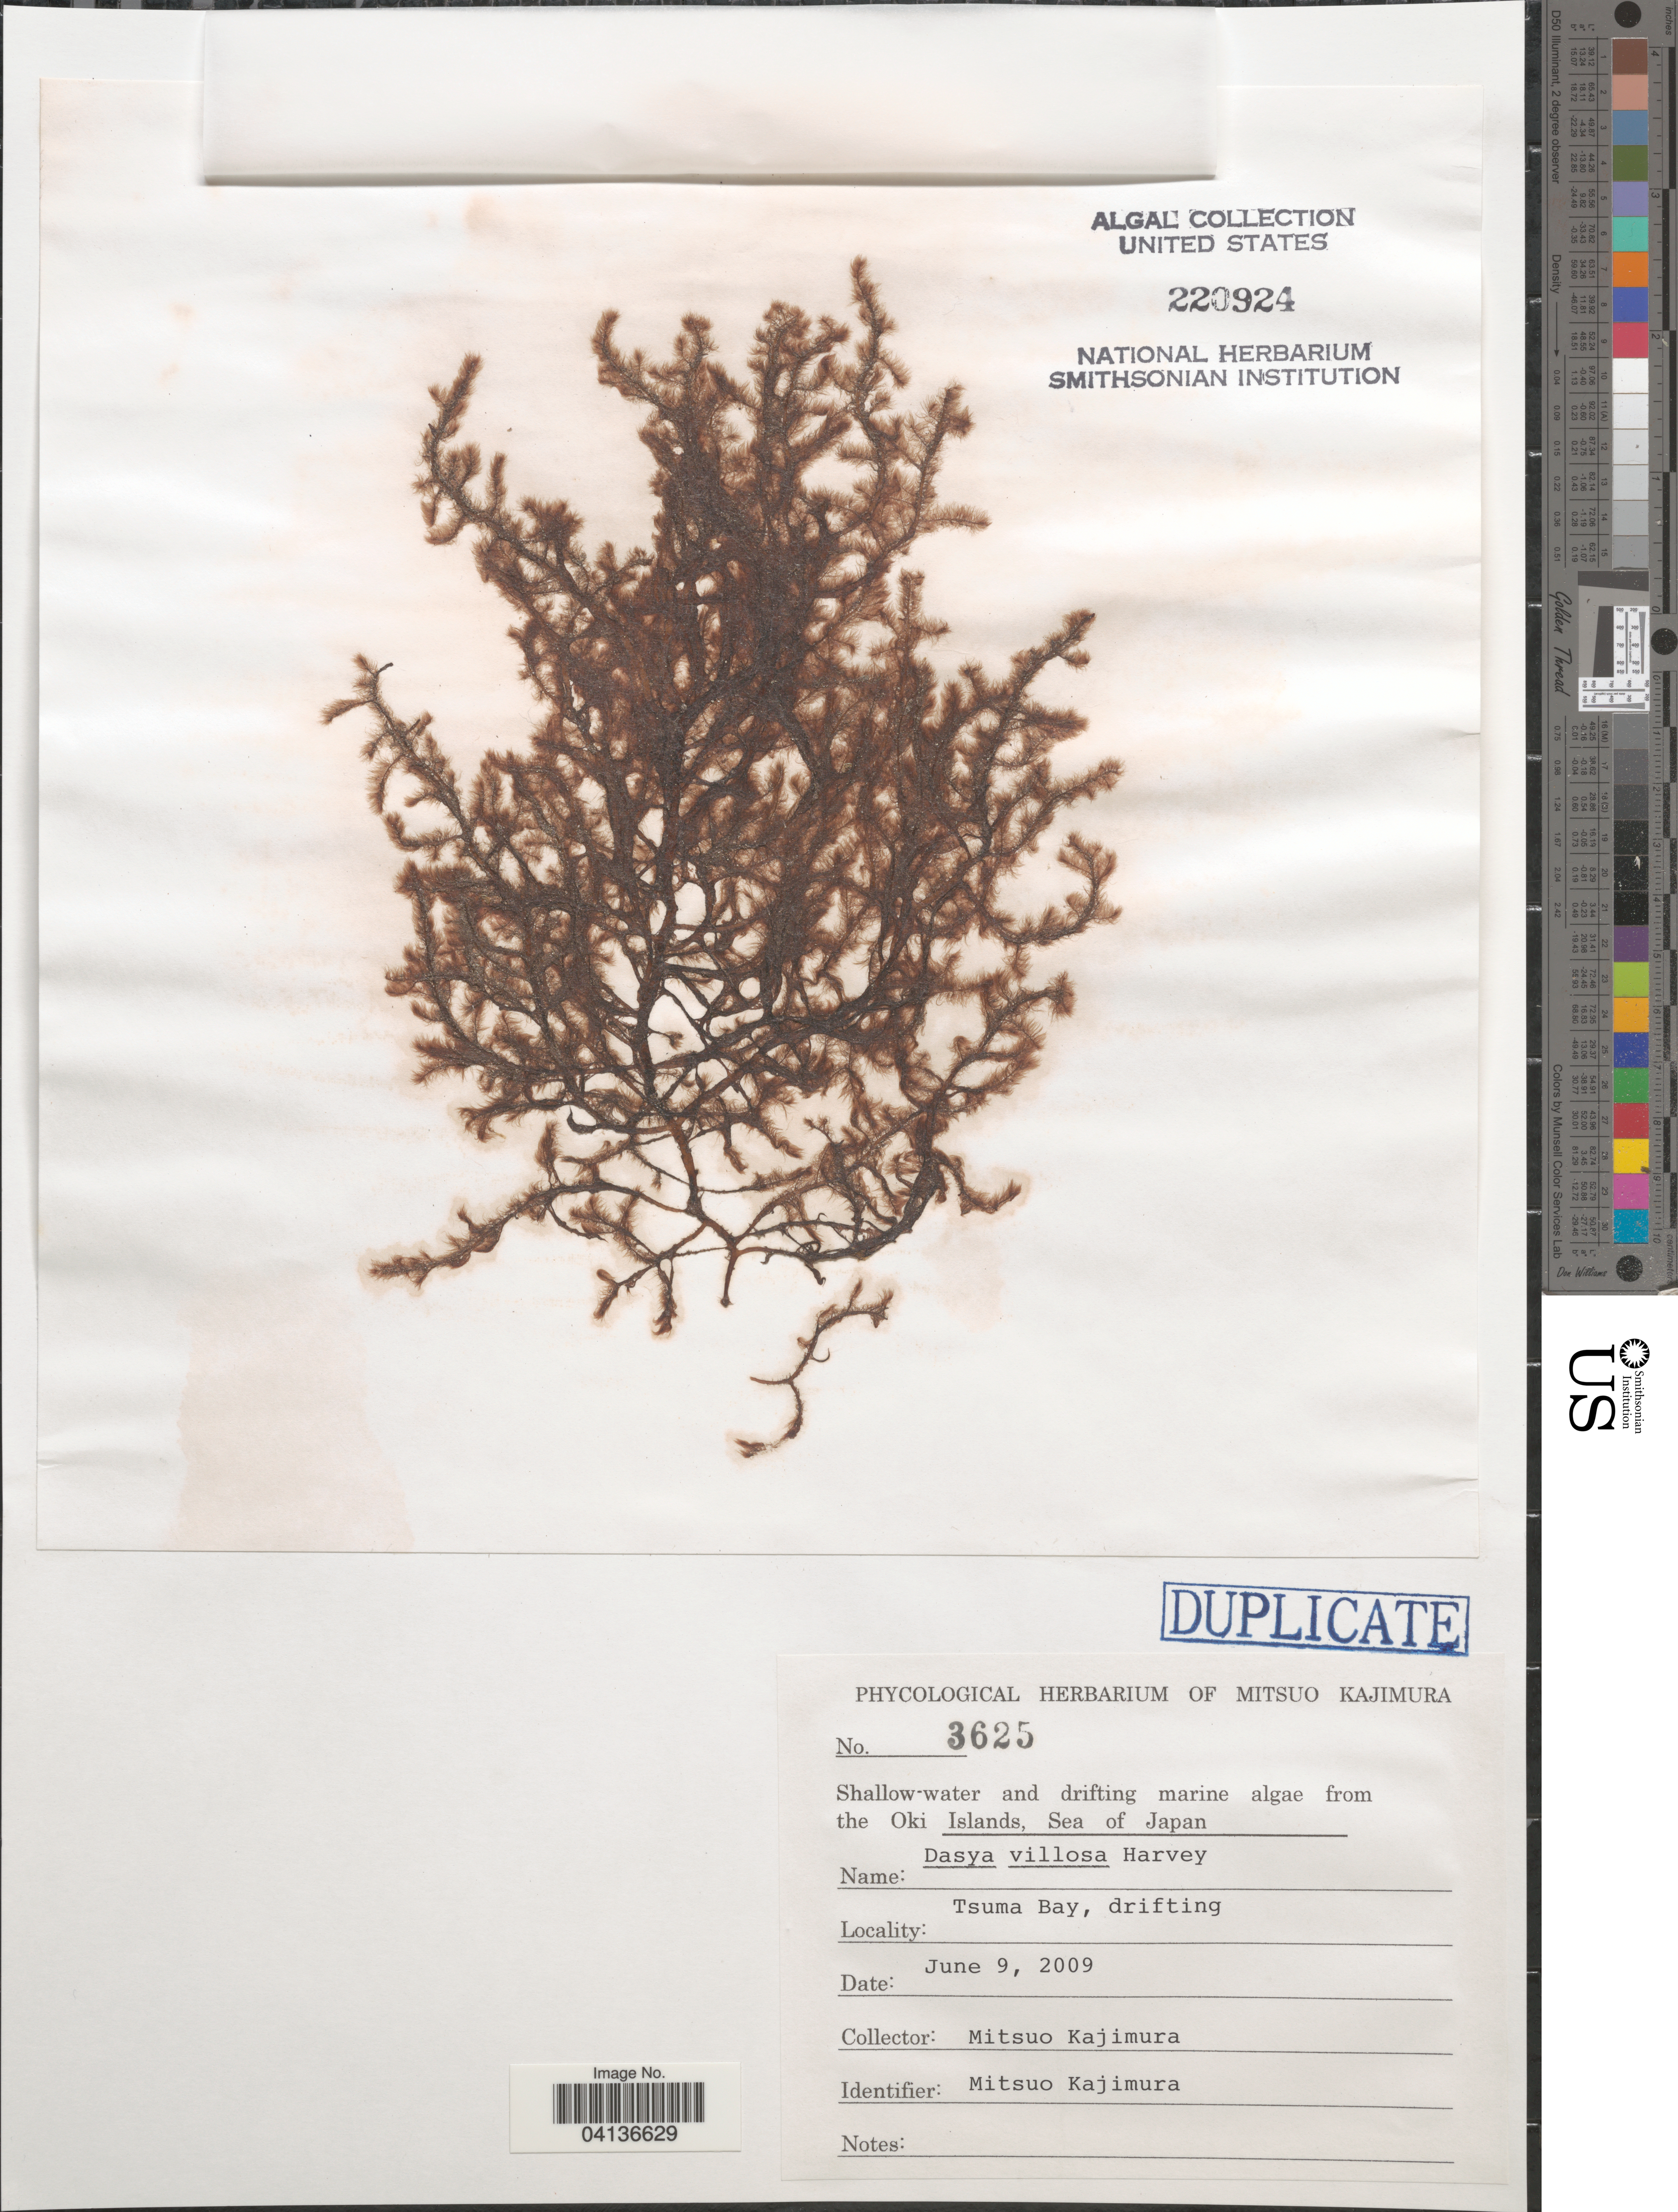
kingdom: Plantae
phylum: Rhodophyta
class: Florideophyceae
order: Ceramiales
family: Dasyaceae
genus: Dasya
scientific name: Dasya villosa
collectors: M. Kajimura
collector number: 3625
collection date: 2009-06-09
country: Japan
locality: Shallow-water and drifting marine algae from the Oki Islands, Sea of Japan. Tsuma Bay, drifting.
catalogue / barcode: US 220924